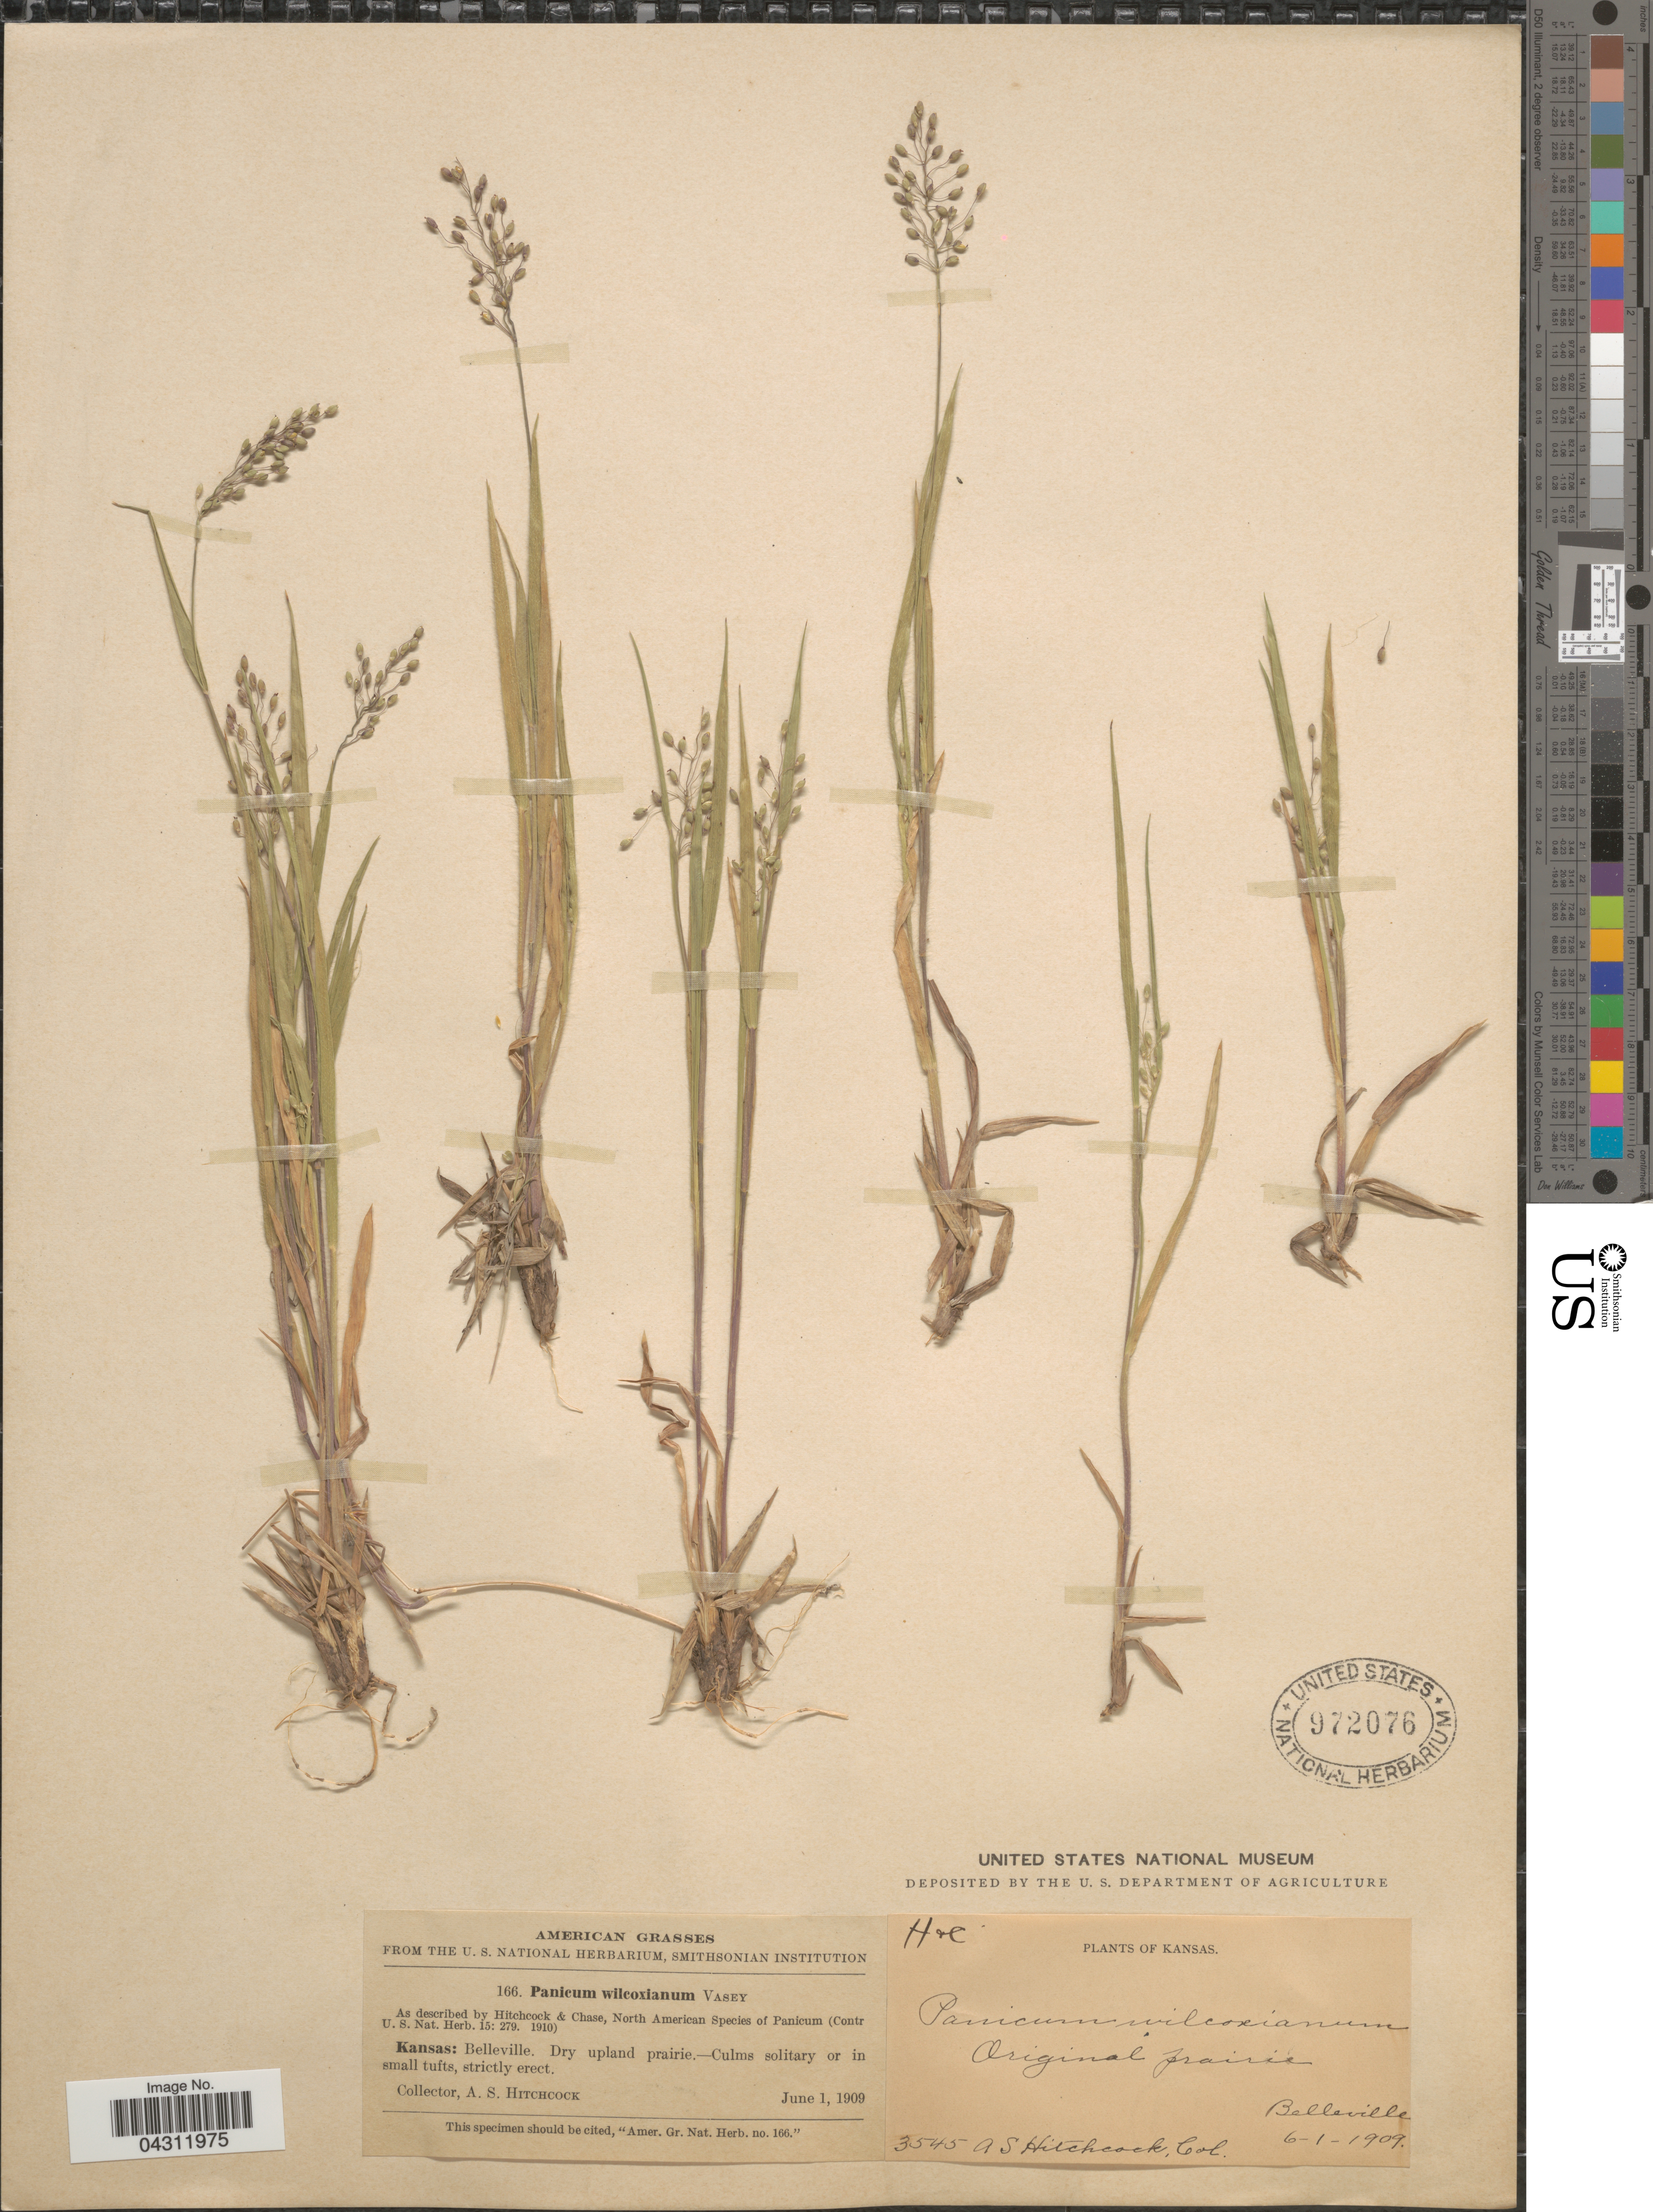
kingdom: Plantae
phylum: Tracheophyta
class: Liliopsida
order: Poales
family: Poaceae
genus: Dichanthelium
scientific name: Dichanthelium wilcoxianum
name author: Freckmann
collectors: A. S. Hitchcock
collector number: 166/3545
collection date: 1909-06-01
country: United States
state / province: Kansas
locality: Belleville.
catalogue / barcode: US 972076